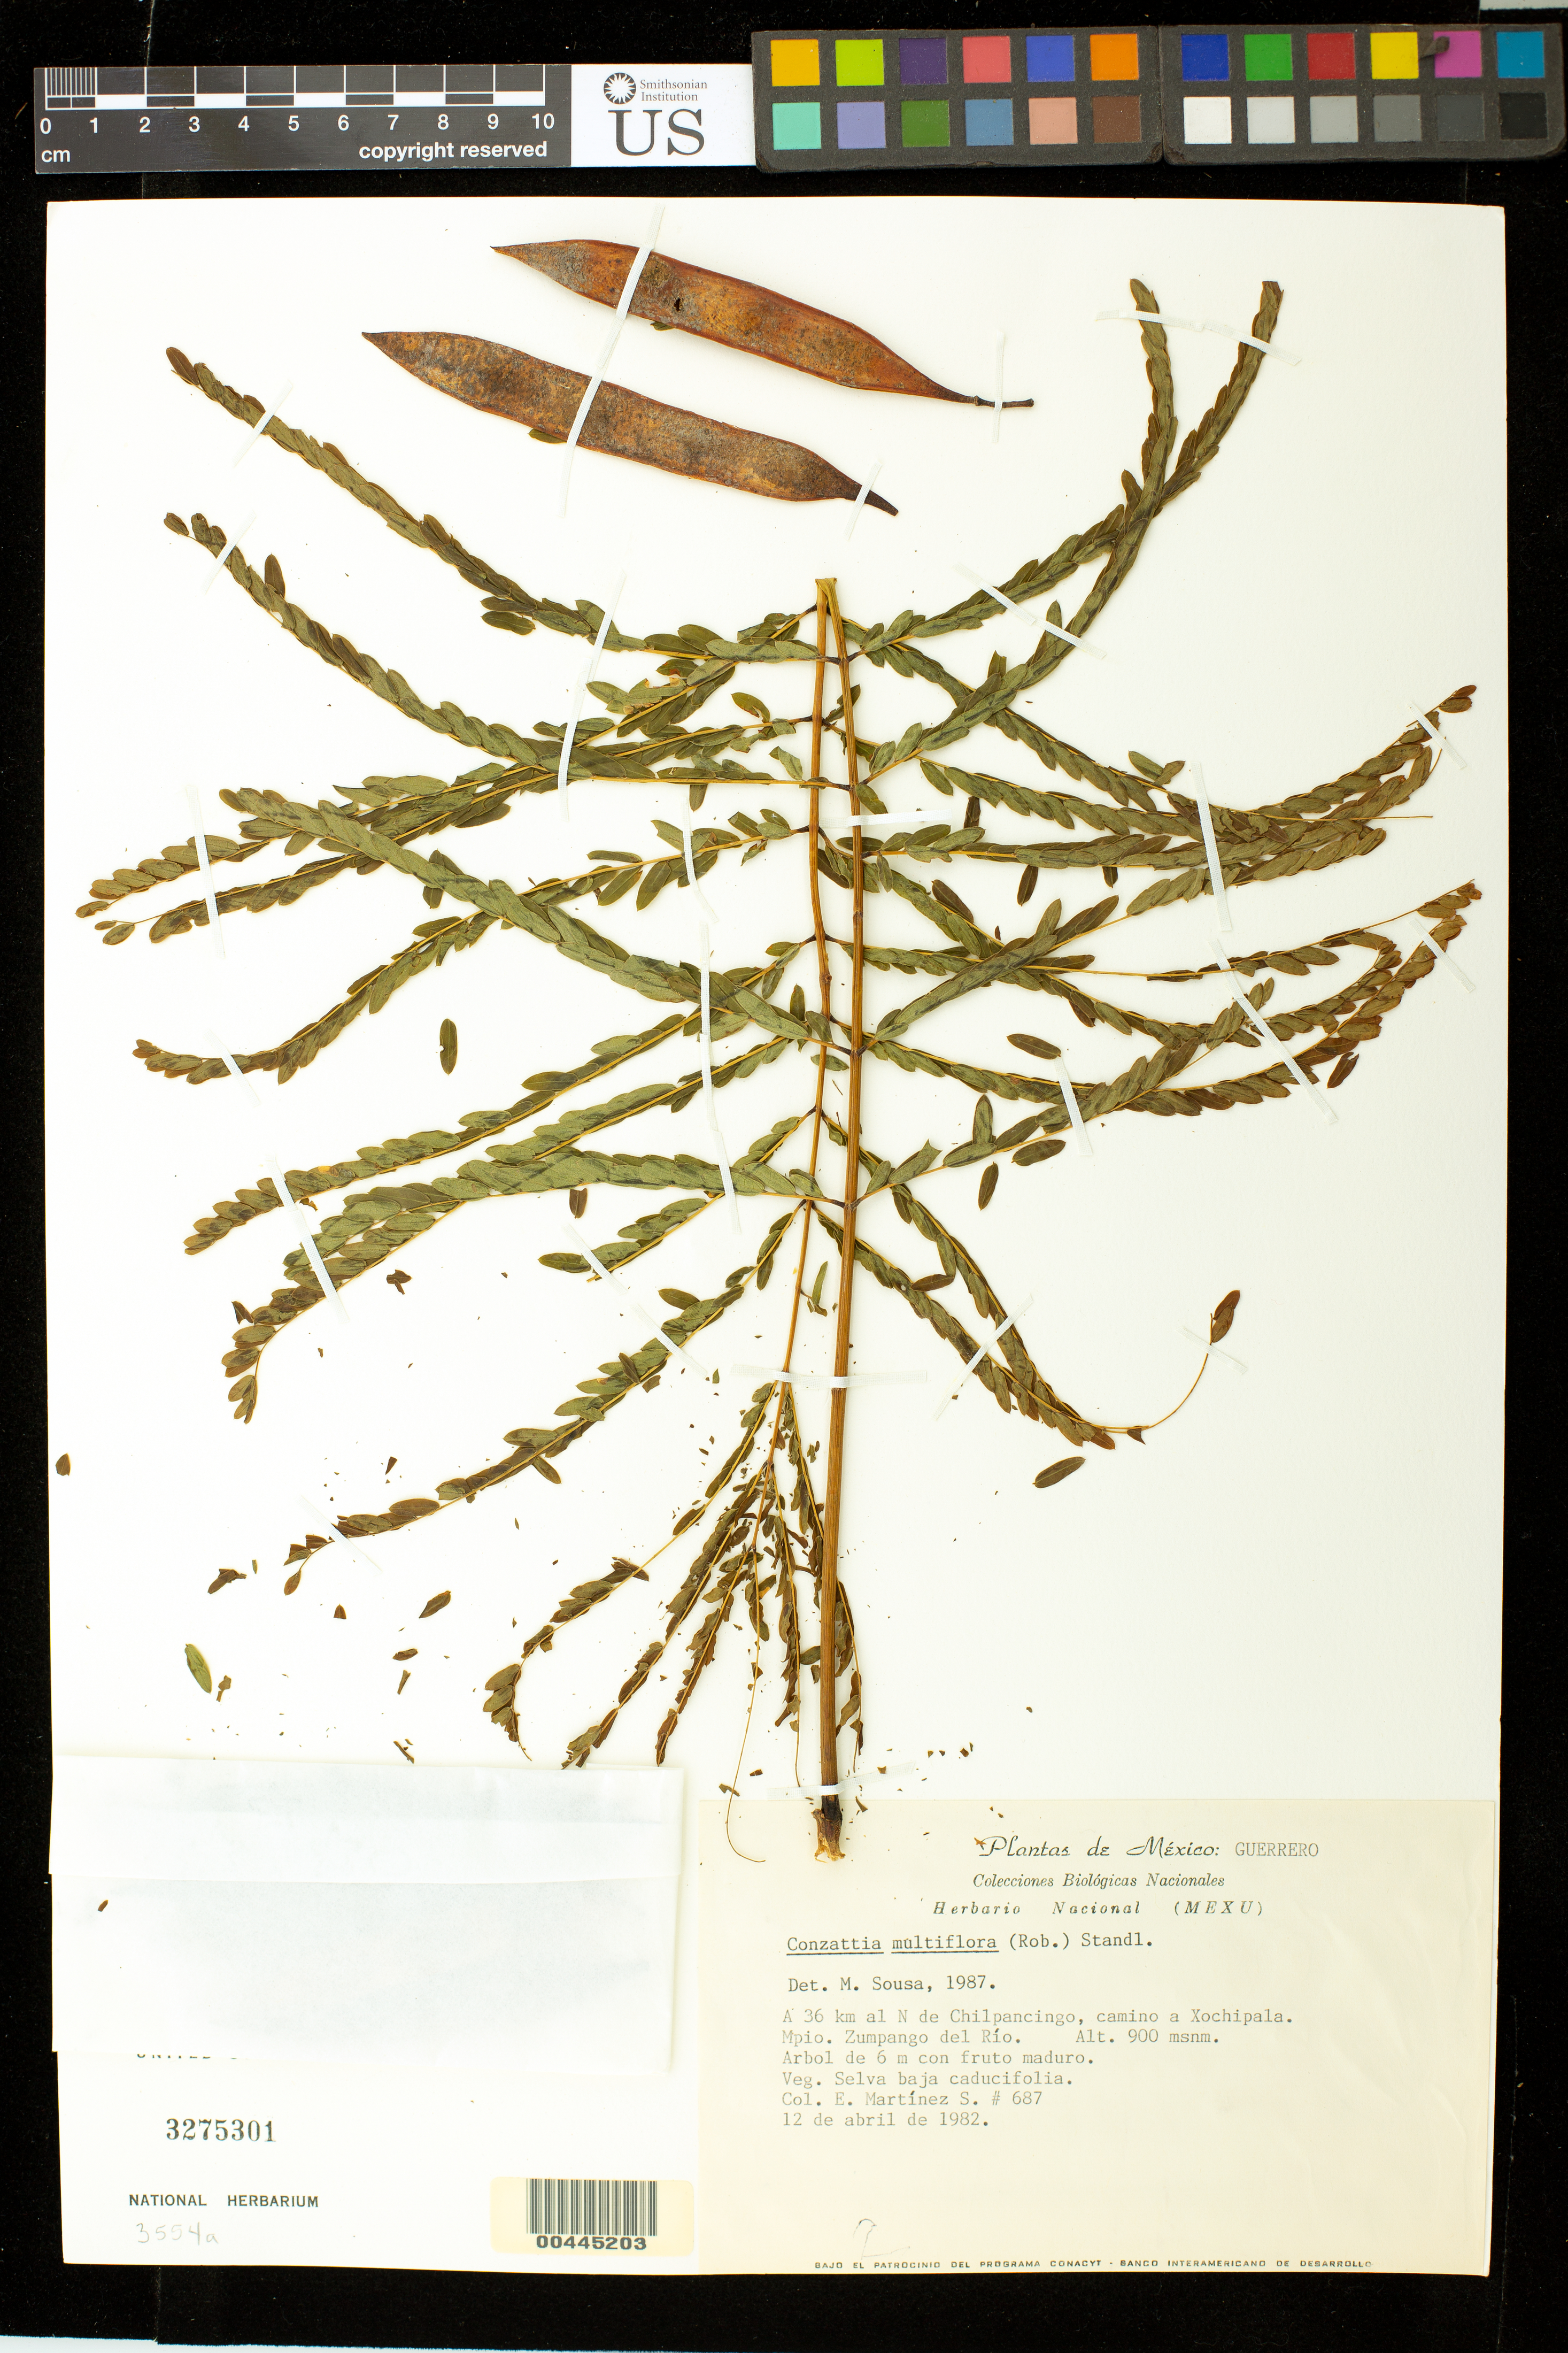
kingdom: Plantae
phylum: Tracheophyta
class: Magnoliopsida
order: Fabales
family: Fabaceae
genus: Conzattia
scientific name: Conzattia multiflora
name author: (B.L. Rob.) Standl.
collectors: E. Martínez Soto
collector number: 687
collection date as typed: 12 Apr 1982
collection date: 1982-04-12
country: Mexico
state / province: Guerrero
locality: N of Chilpancingo, Zumpango del Rio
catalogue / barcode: US 3275301